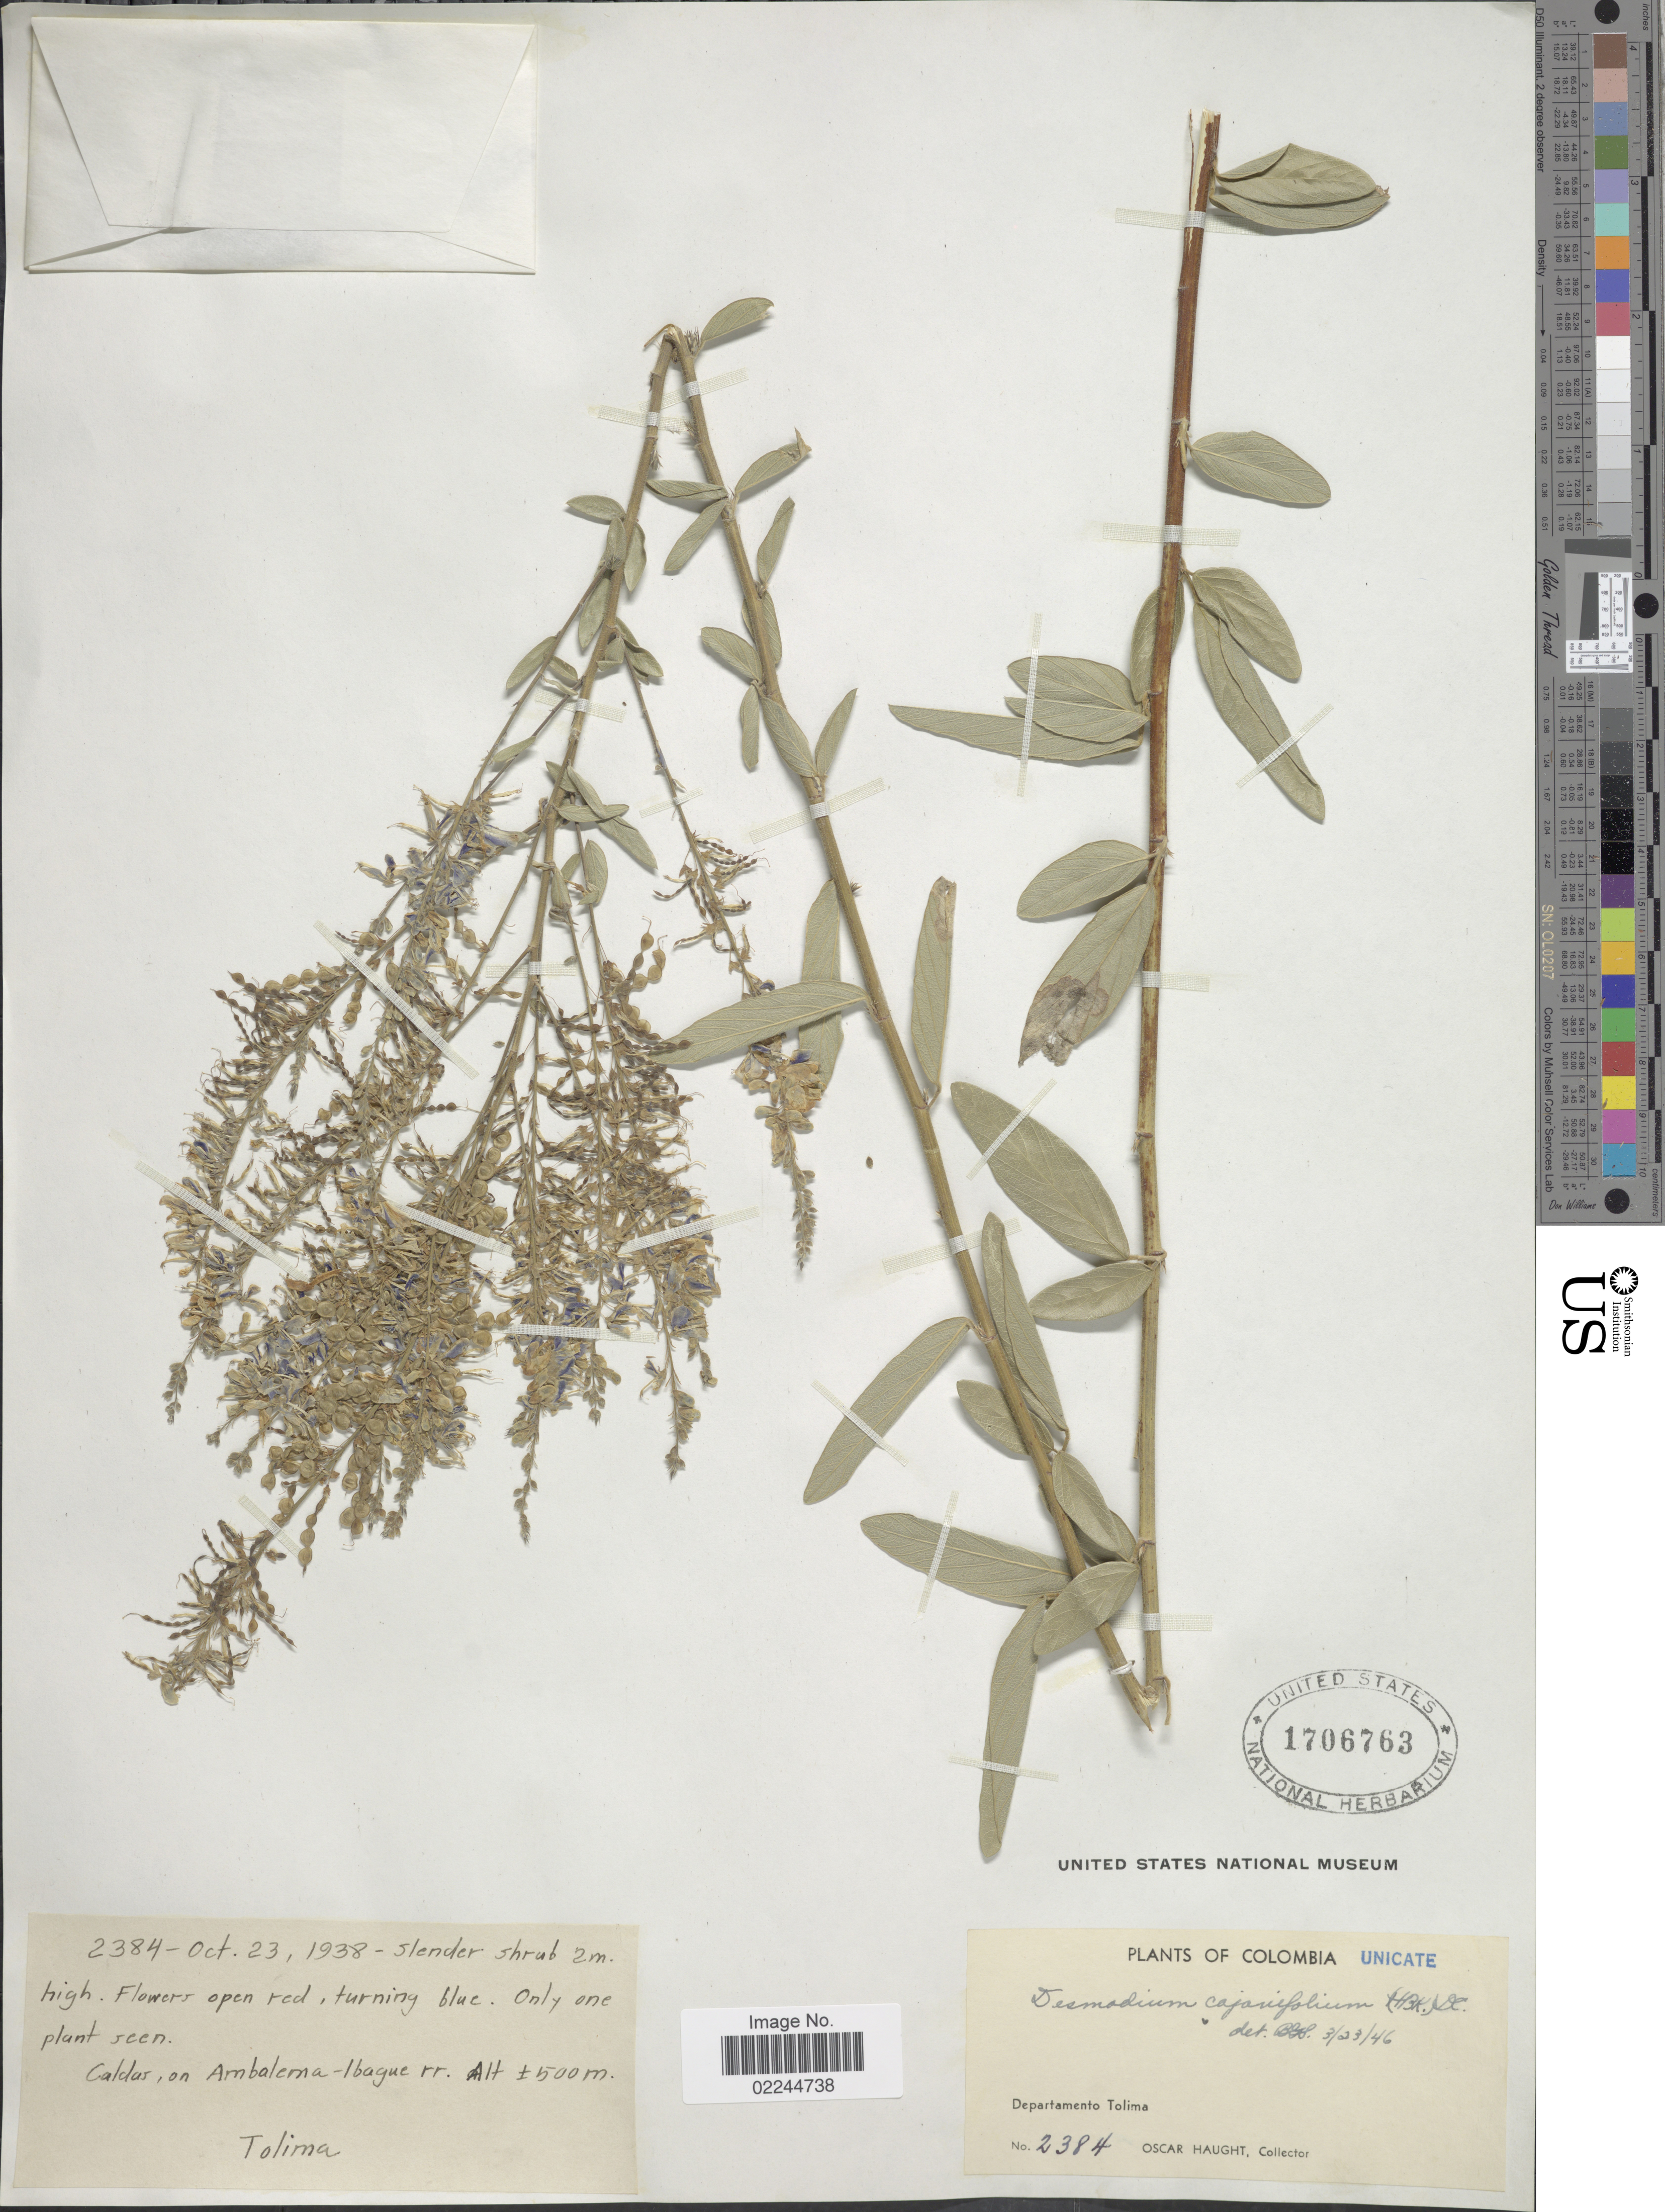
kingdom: Plantae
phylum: Tracheophyta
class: Magnoliopsida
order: Fabales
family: Fabaceae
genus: Desmodium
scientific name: Desmodium cajanifolium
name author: (Kunth) DC.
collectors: O. Haught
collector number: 2384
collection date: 1938-10-23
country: Colombia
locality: Caldas, on Ambalema-Ibague rr., Tolima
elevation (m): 500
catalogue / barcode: US 1706763